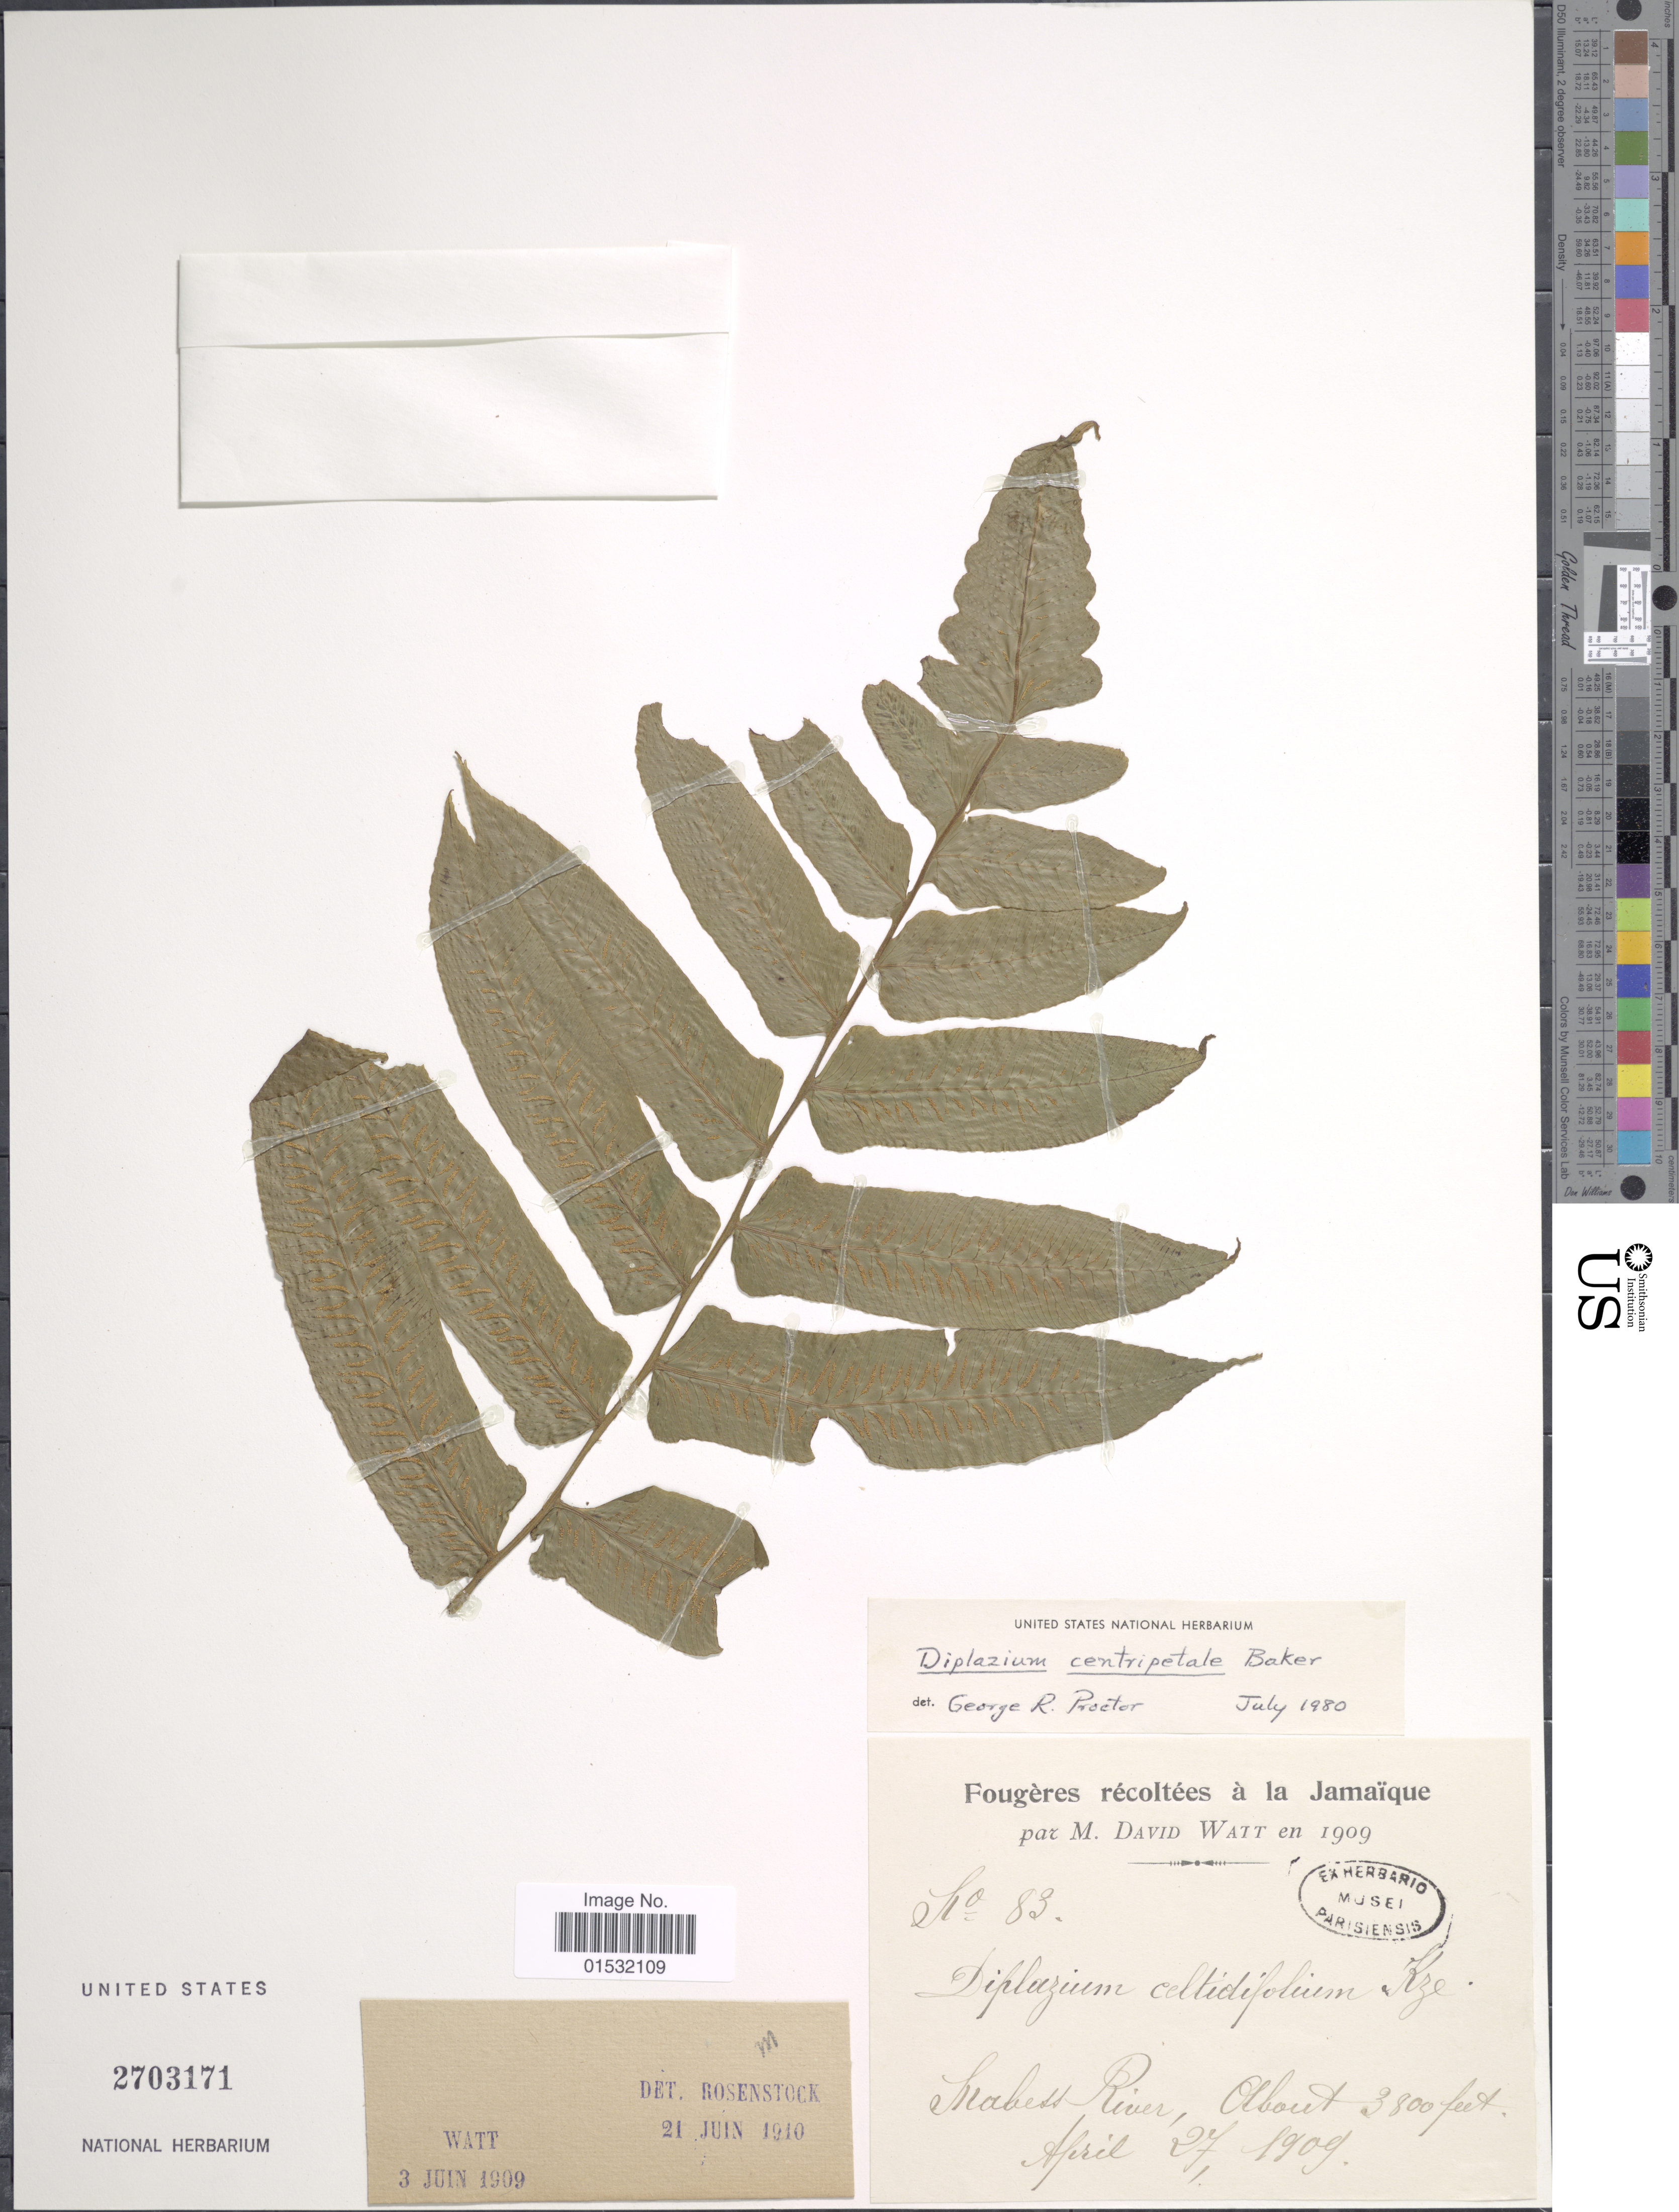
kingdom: Plantae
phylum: Tracheophyta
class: Polypodiopsida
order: Polypodiales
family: Athyriaceae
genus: Diplazium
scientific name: Diplazium centripetale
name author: (Baker) Maxon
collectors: D. A. P. Watt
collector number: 83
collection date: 1909-04-27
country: Jamaica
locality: Mabess River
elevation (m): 1158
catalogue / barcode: US 2703171